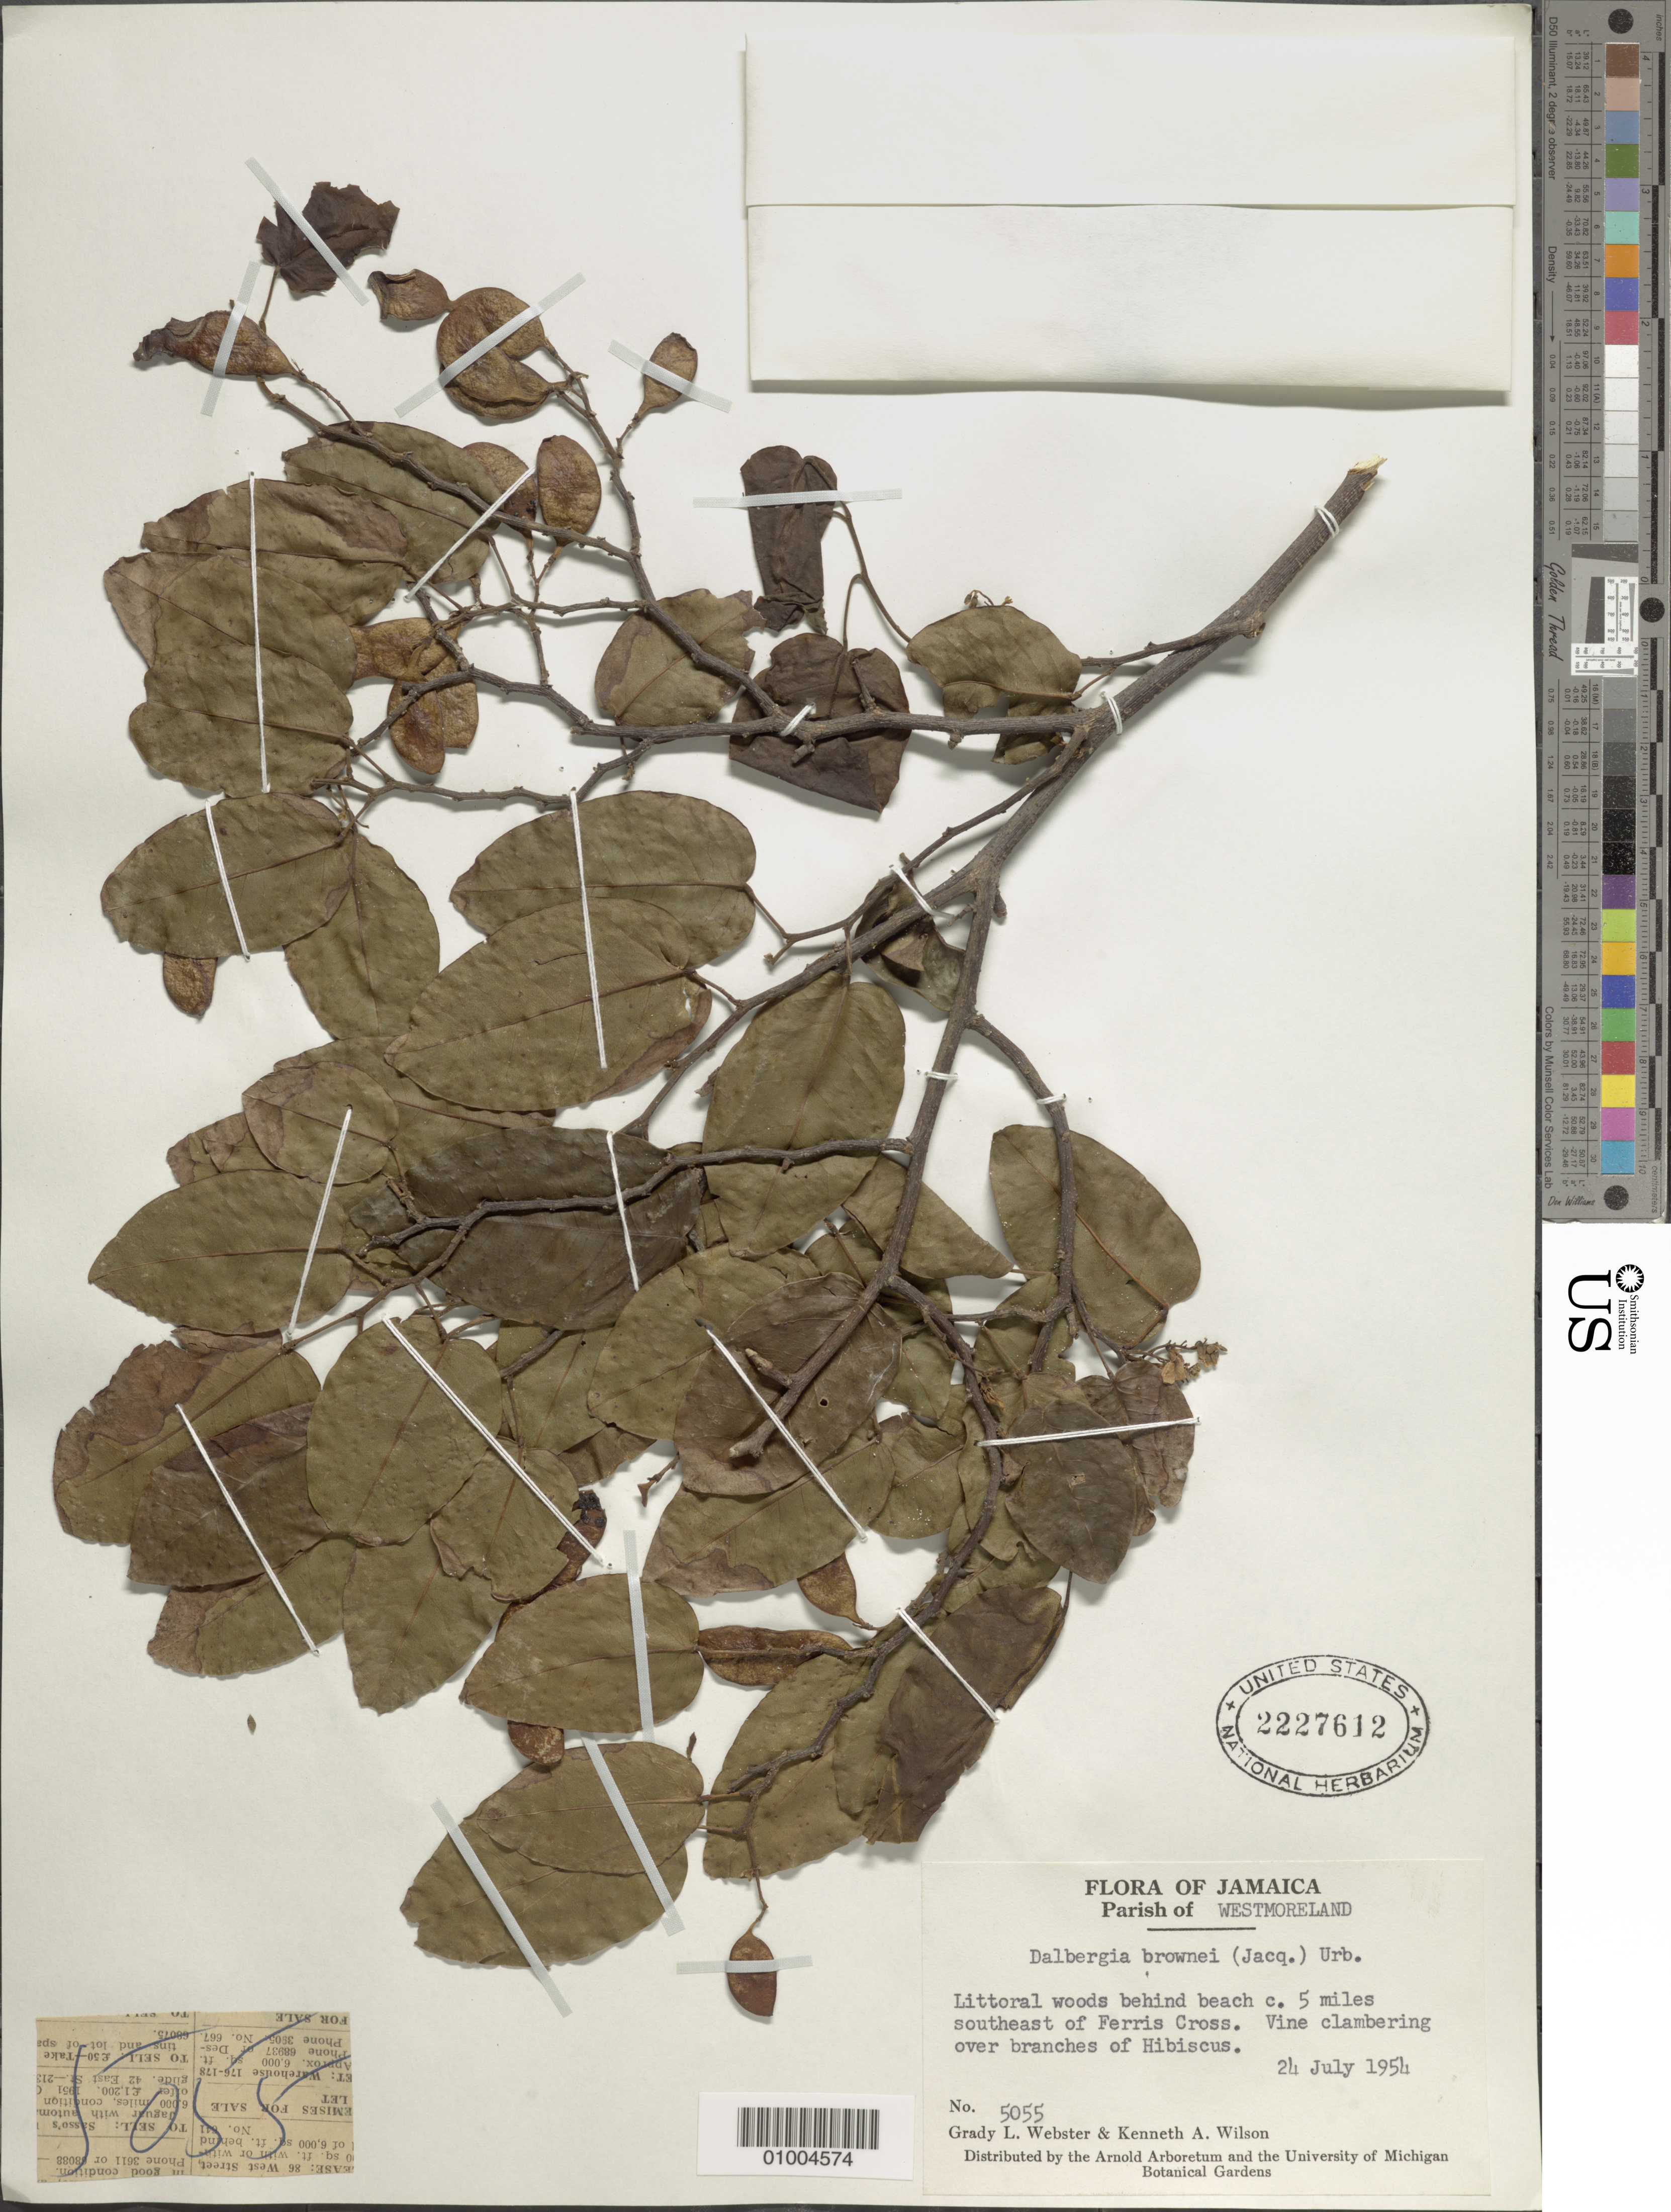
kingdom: Plantae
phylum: Tracheophyta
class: Magnoliopsida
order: Fabales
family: Fabaceae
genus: Dalbergia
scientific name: Dalbergia brownei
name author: (Jacq.) Schinz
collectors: E. B. Webster & K. A. Wilson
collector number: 5055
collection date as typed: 24 Jul 1954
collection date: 1954-07-24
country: Jamaica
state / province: Westmoreland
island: Jamaica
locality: Littoral woods behind beach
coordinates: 0 N, 0 E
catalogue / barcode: US 2227612